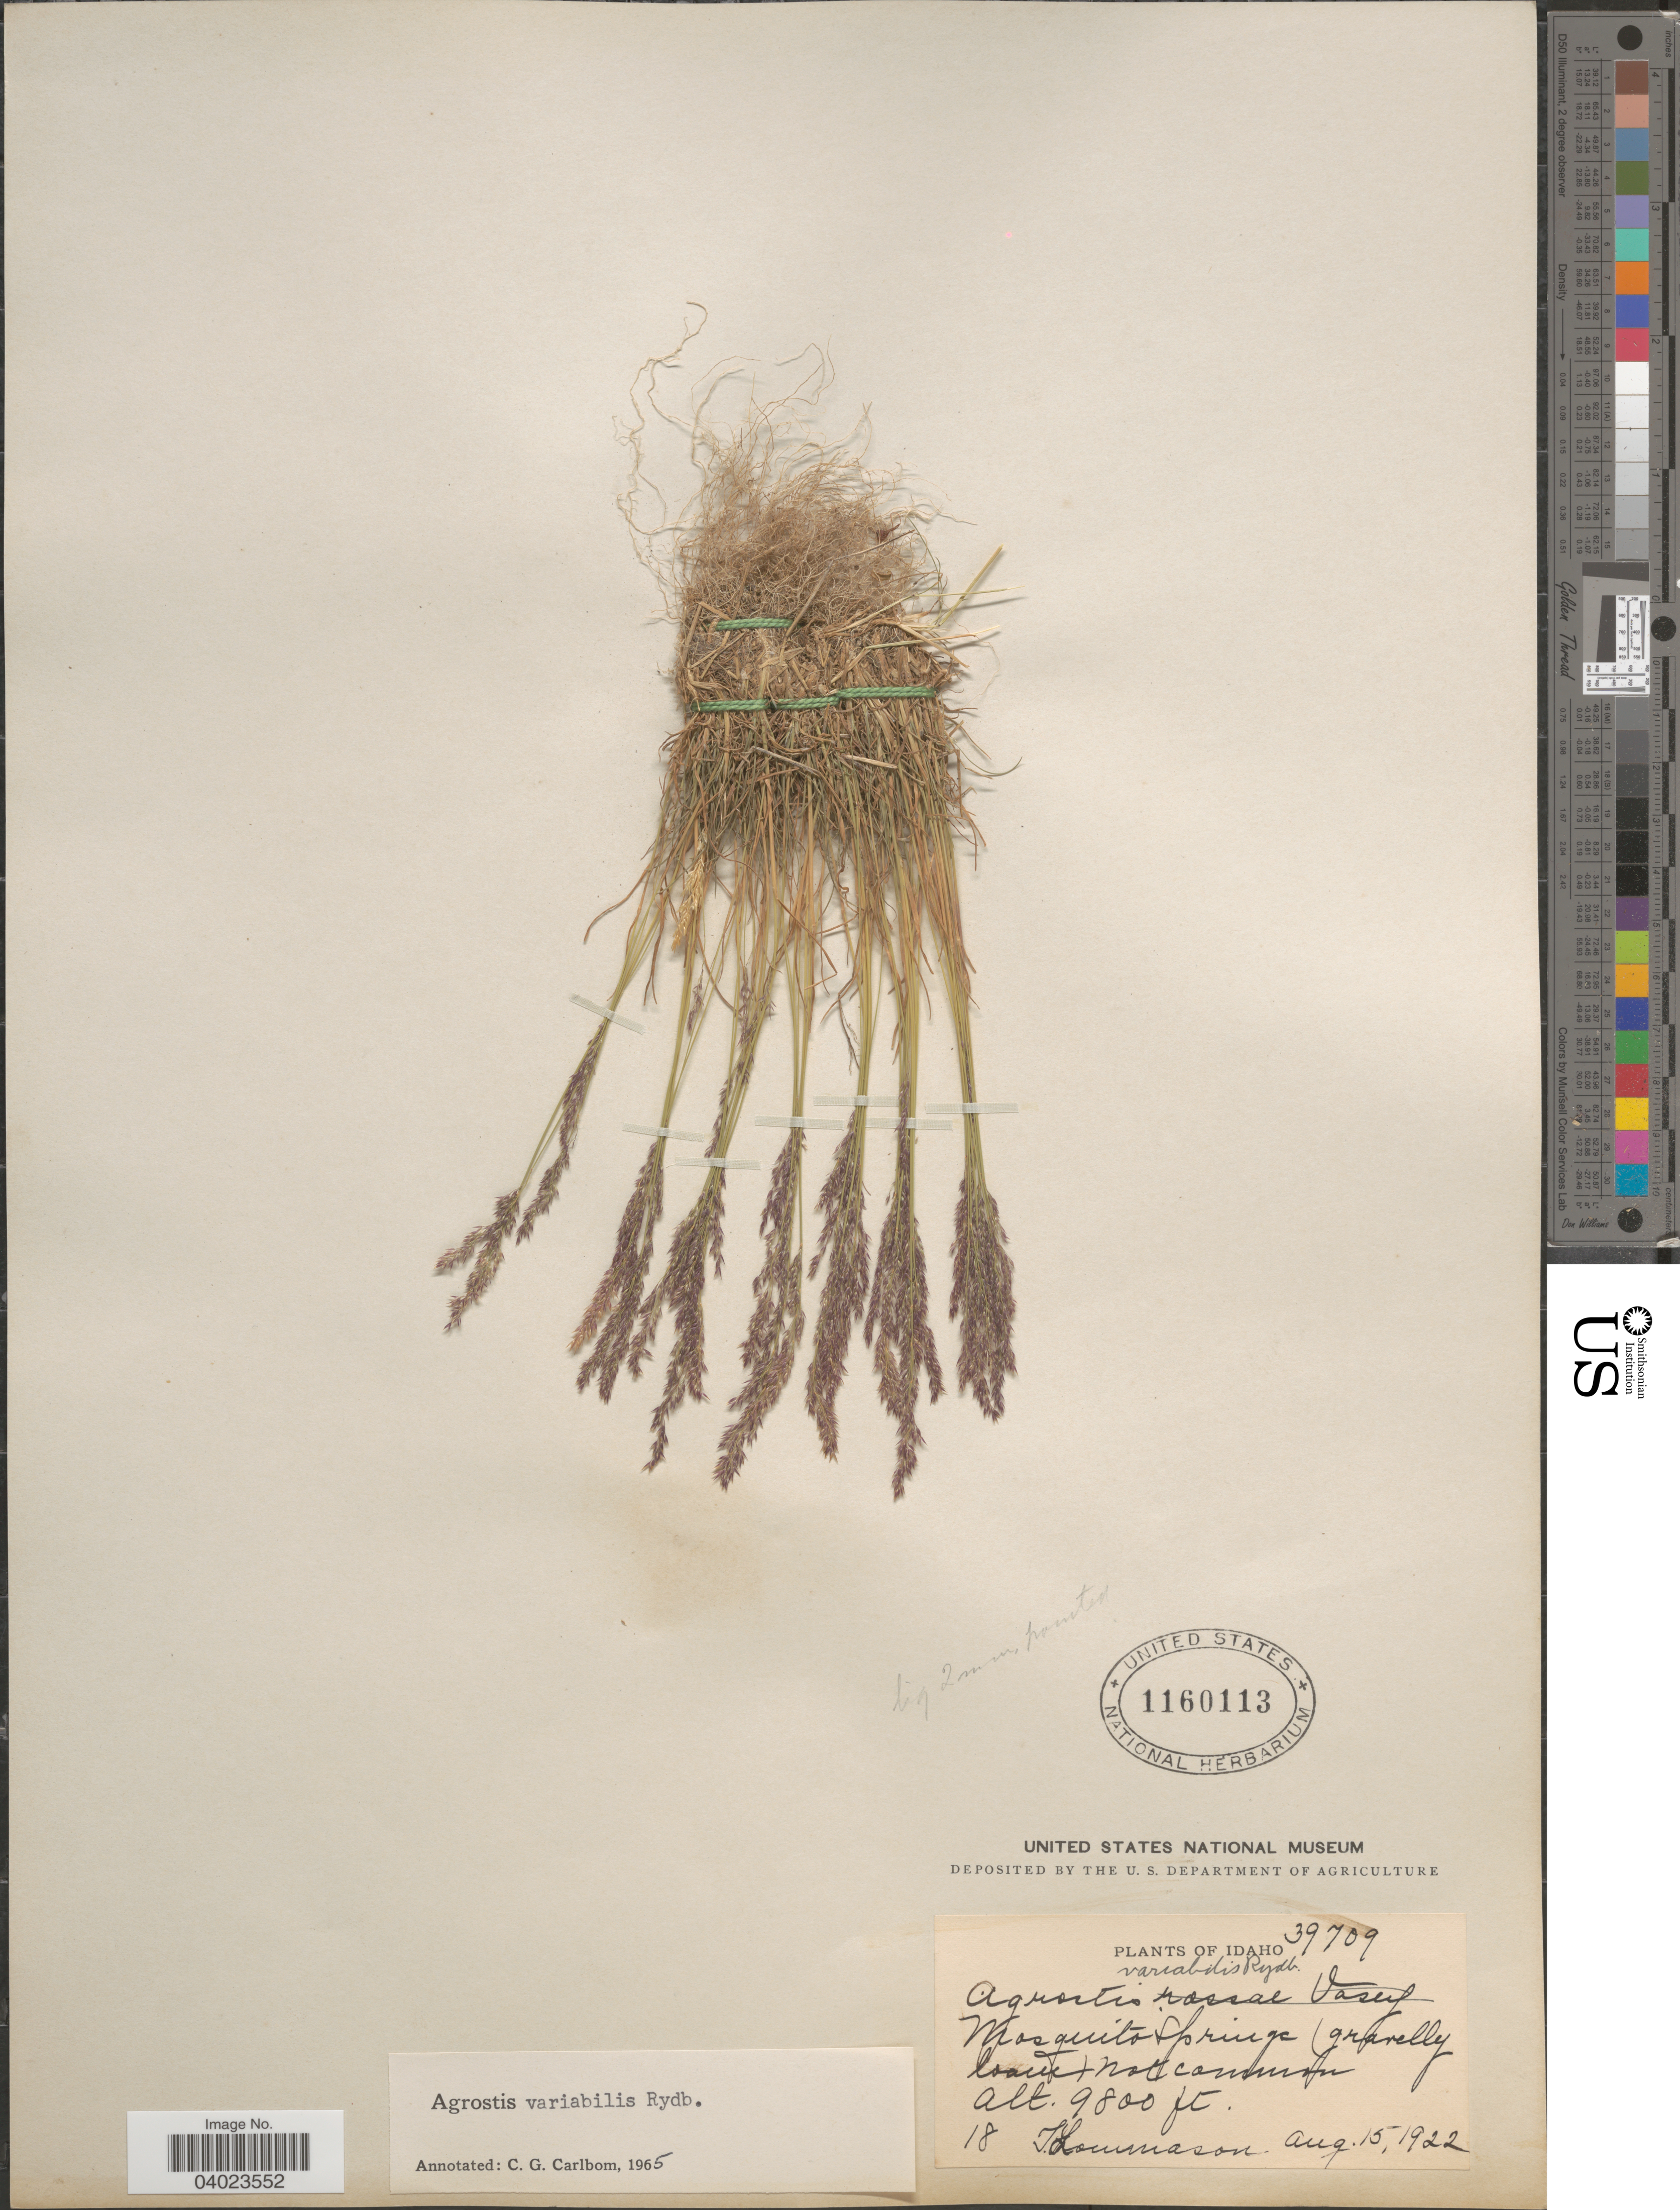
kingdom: Plantae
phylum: Tracheophyta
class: Liliopsida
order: Poales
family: Poaceae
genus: Agrostis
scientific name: Agrostis variabilis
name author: Rydb.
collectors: T. Lommason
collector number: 18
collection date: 1922-08-15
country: United States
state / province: Idaho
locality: Mosquito Springs.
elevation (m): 2987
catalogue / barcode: US 1160113